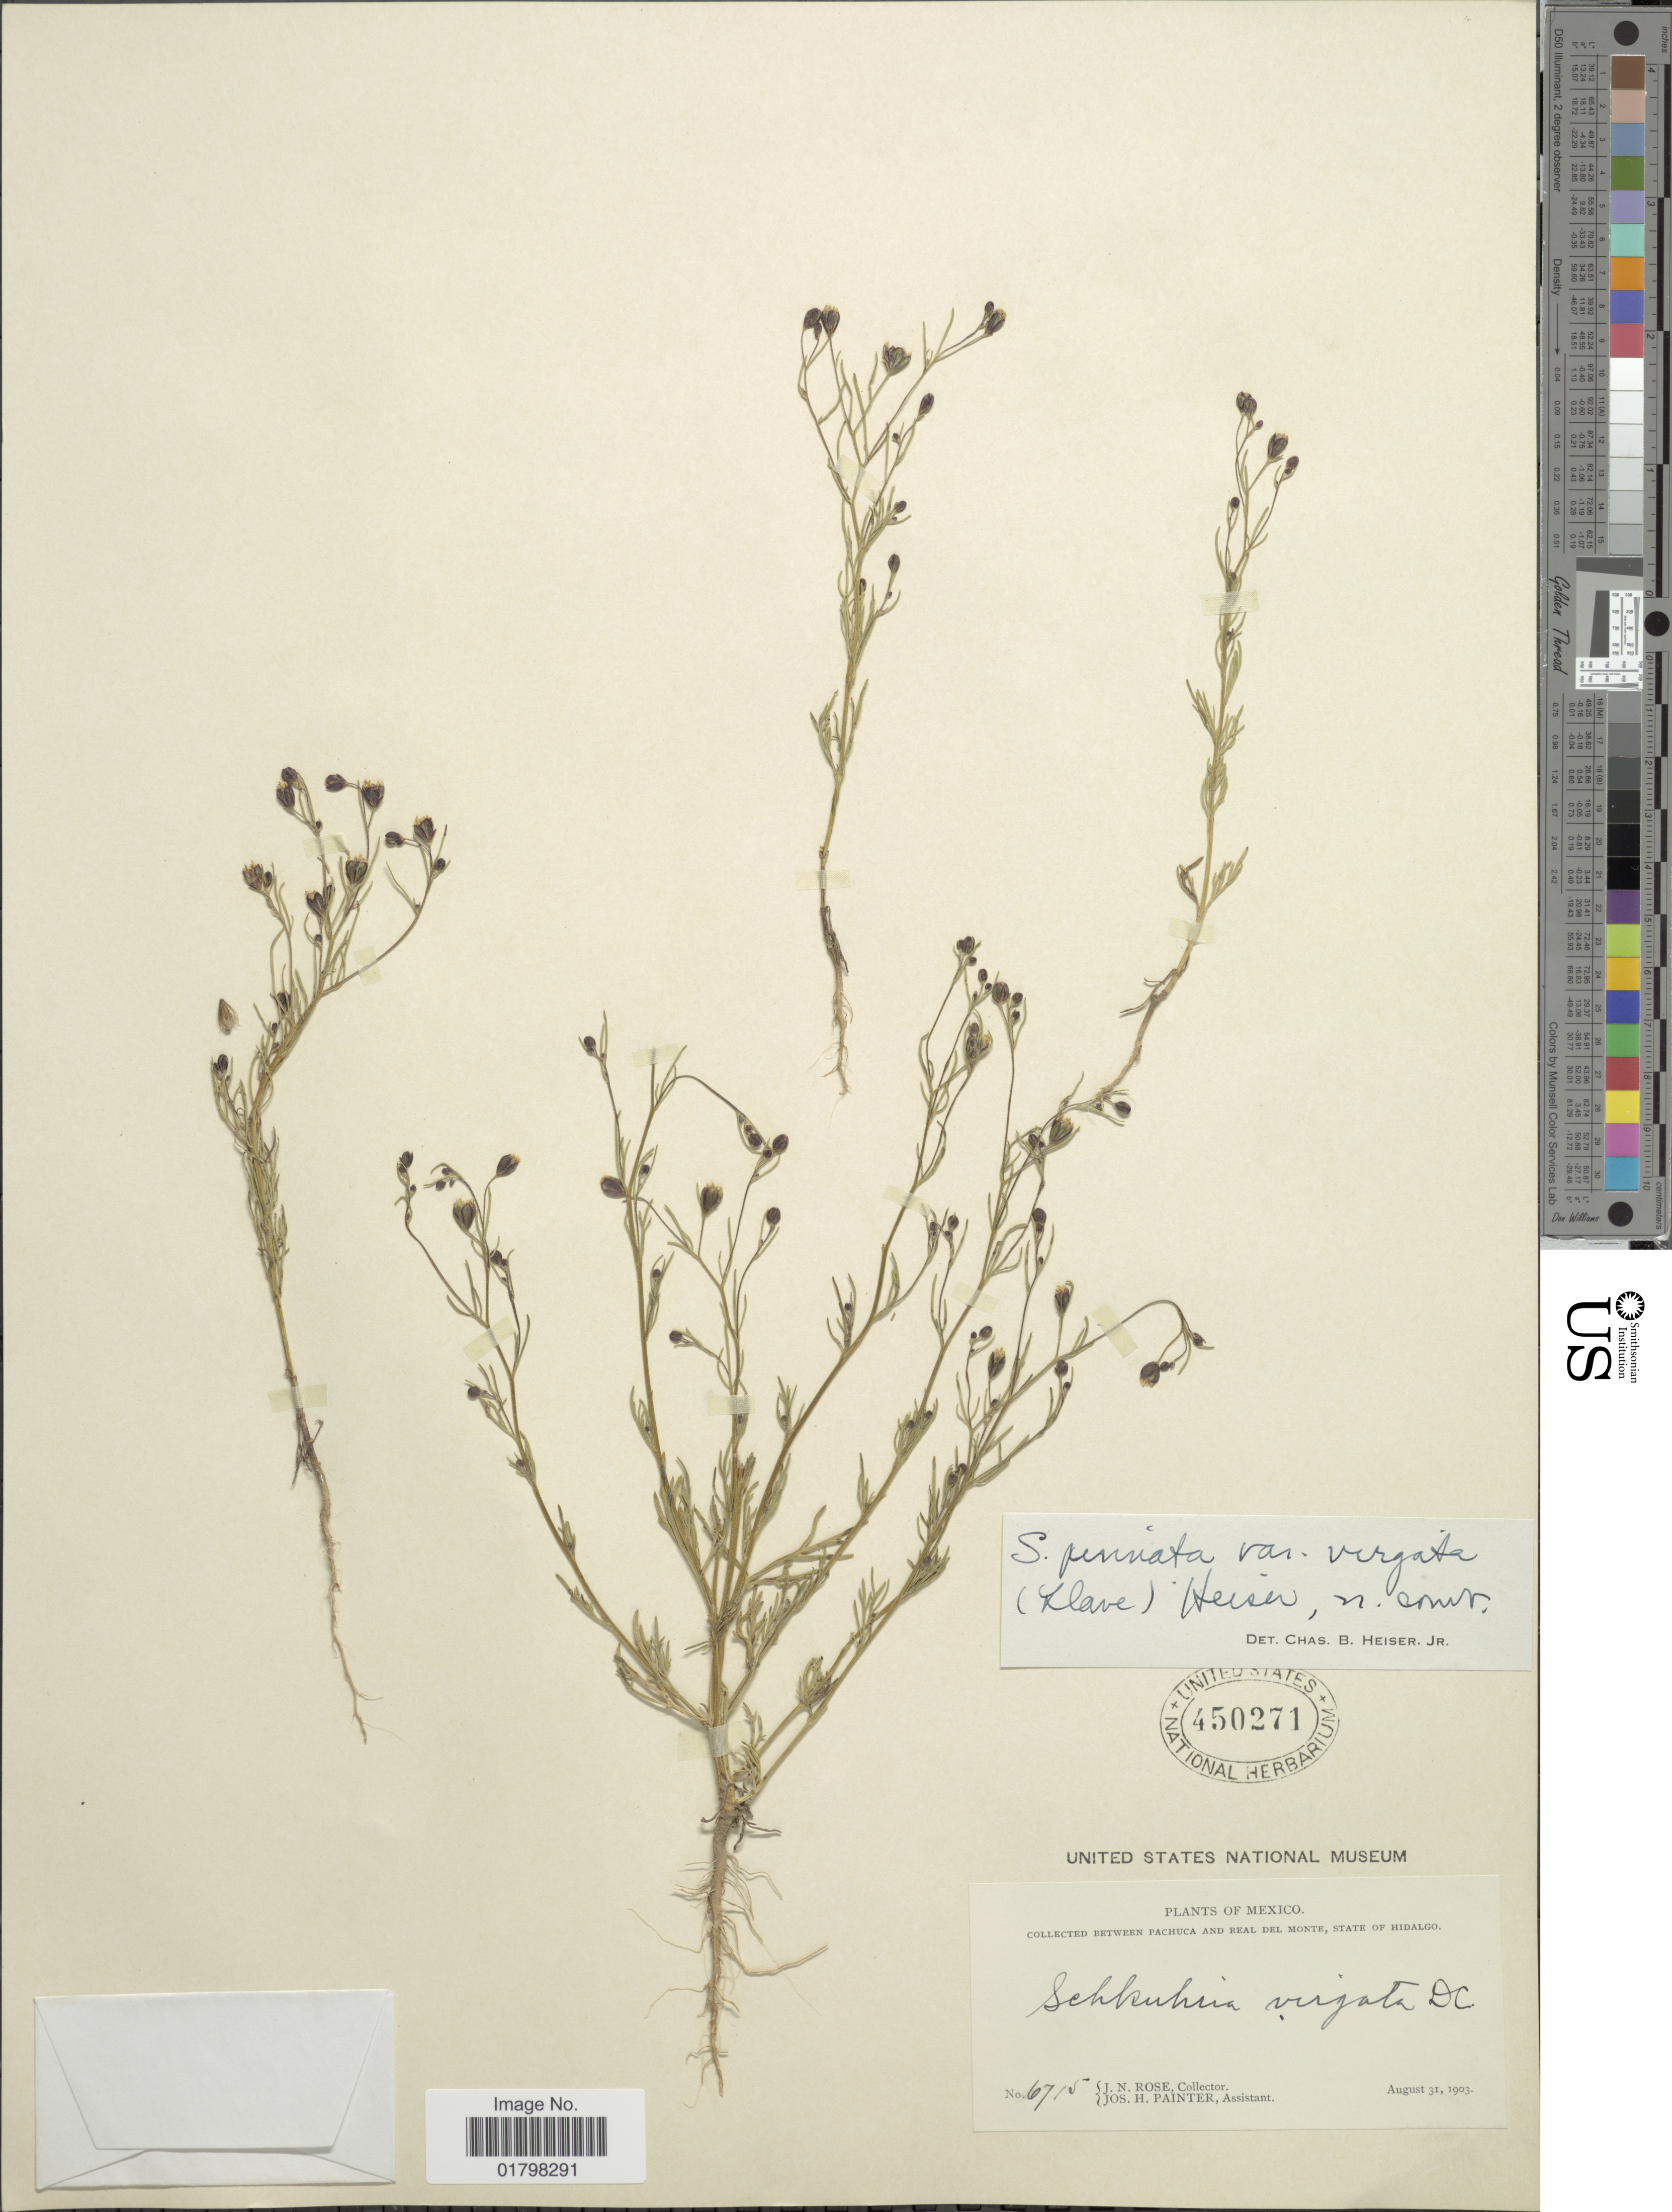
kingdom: Plantae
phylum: Tracheophyta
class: Magnoliopsida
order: Asterales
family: Asteraceae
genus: Schkuhria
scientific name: Schkuhria pinnata var. virgata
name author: (La Llave ex La Llave) Heiser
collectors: J. N. Rose & J. H. Painter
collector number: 6715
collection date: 1903-08-31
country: Mexico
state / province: Hidalgo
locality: Between Pachuca and Real Del Monte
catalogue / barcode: US 450271